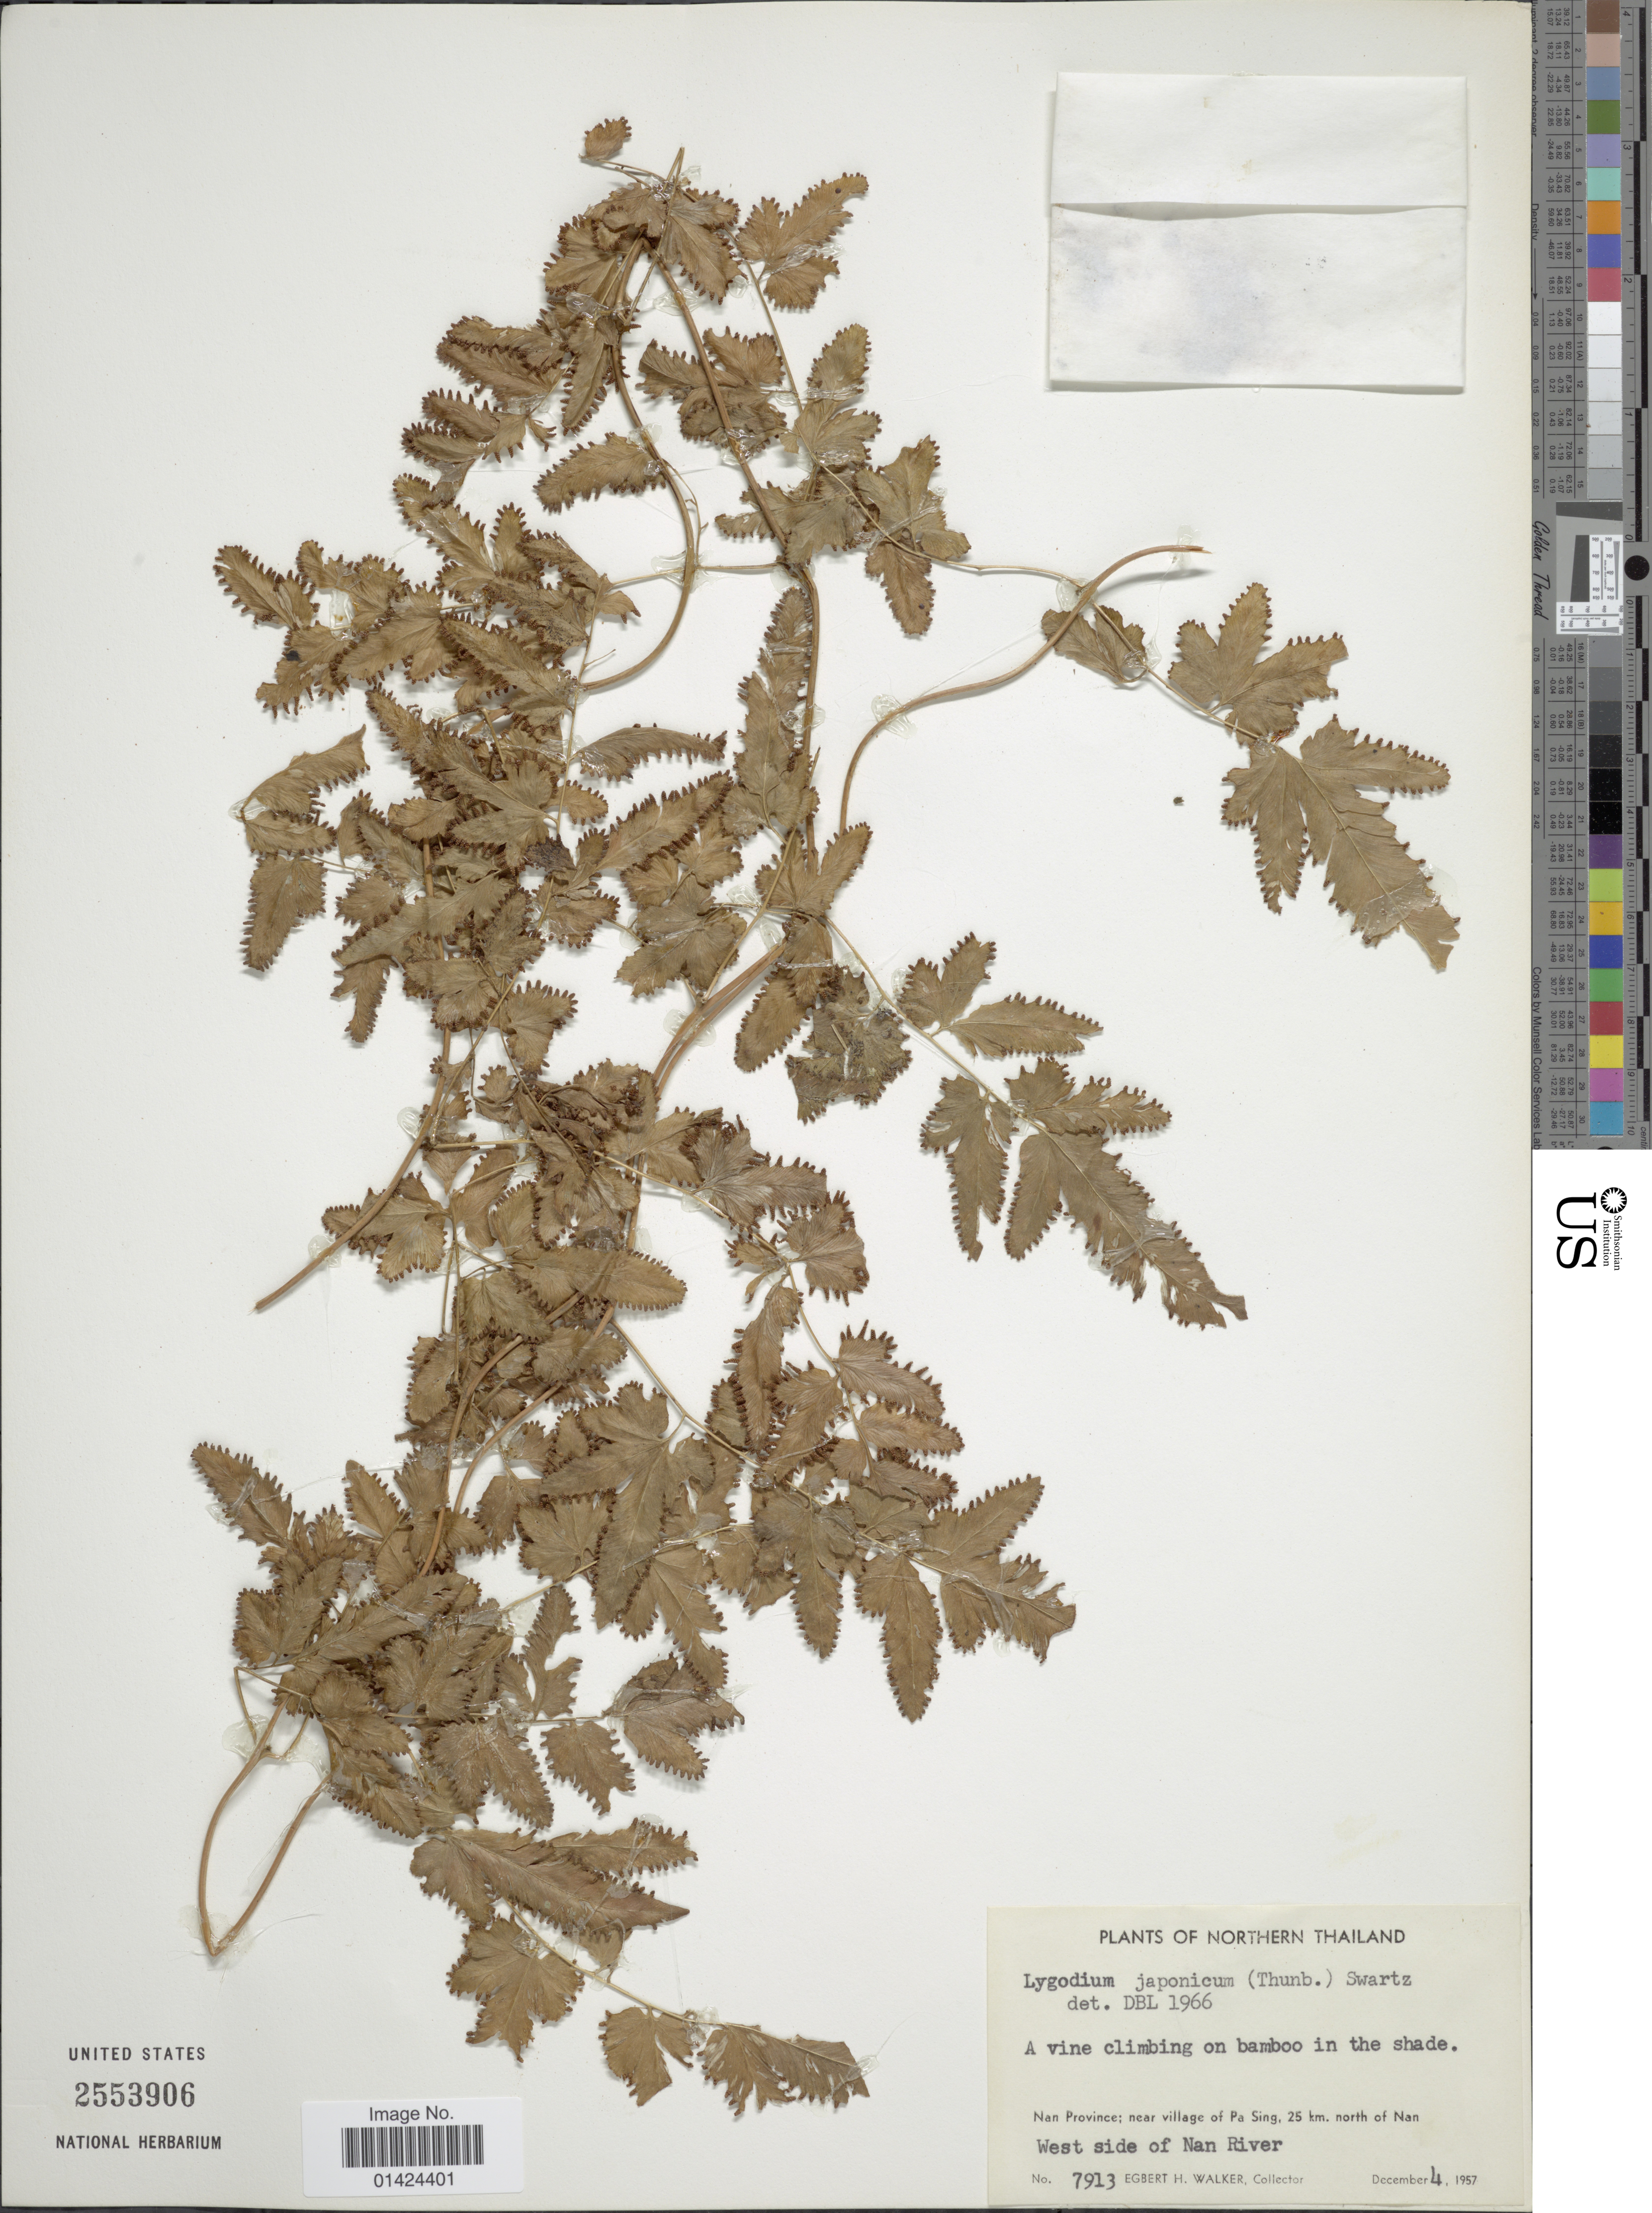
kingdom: Plantae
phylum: Tracheophyta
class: Polypodiopsida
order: Schizaeales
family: Lygodiaceae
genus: Lygodium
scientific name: Lygodium japonicum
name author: (Thunb.) Sw.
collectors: E. H. Walker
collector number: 7913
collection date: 1957-12-04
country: Thailand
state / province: Nan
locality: Northern Thailand. Nan Province; near village of Pa Sing, 25 km. north of Nan. West side of Nan River.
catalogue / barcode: US 2553906